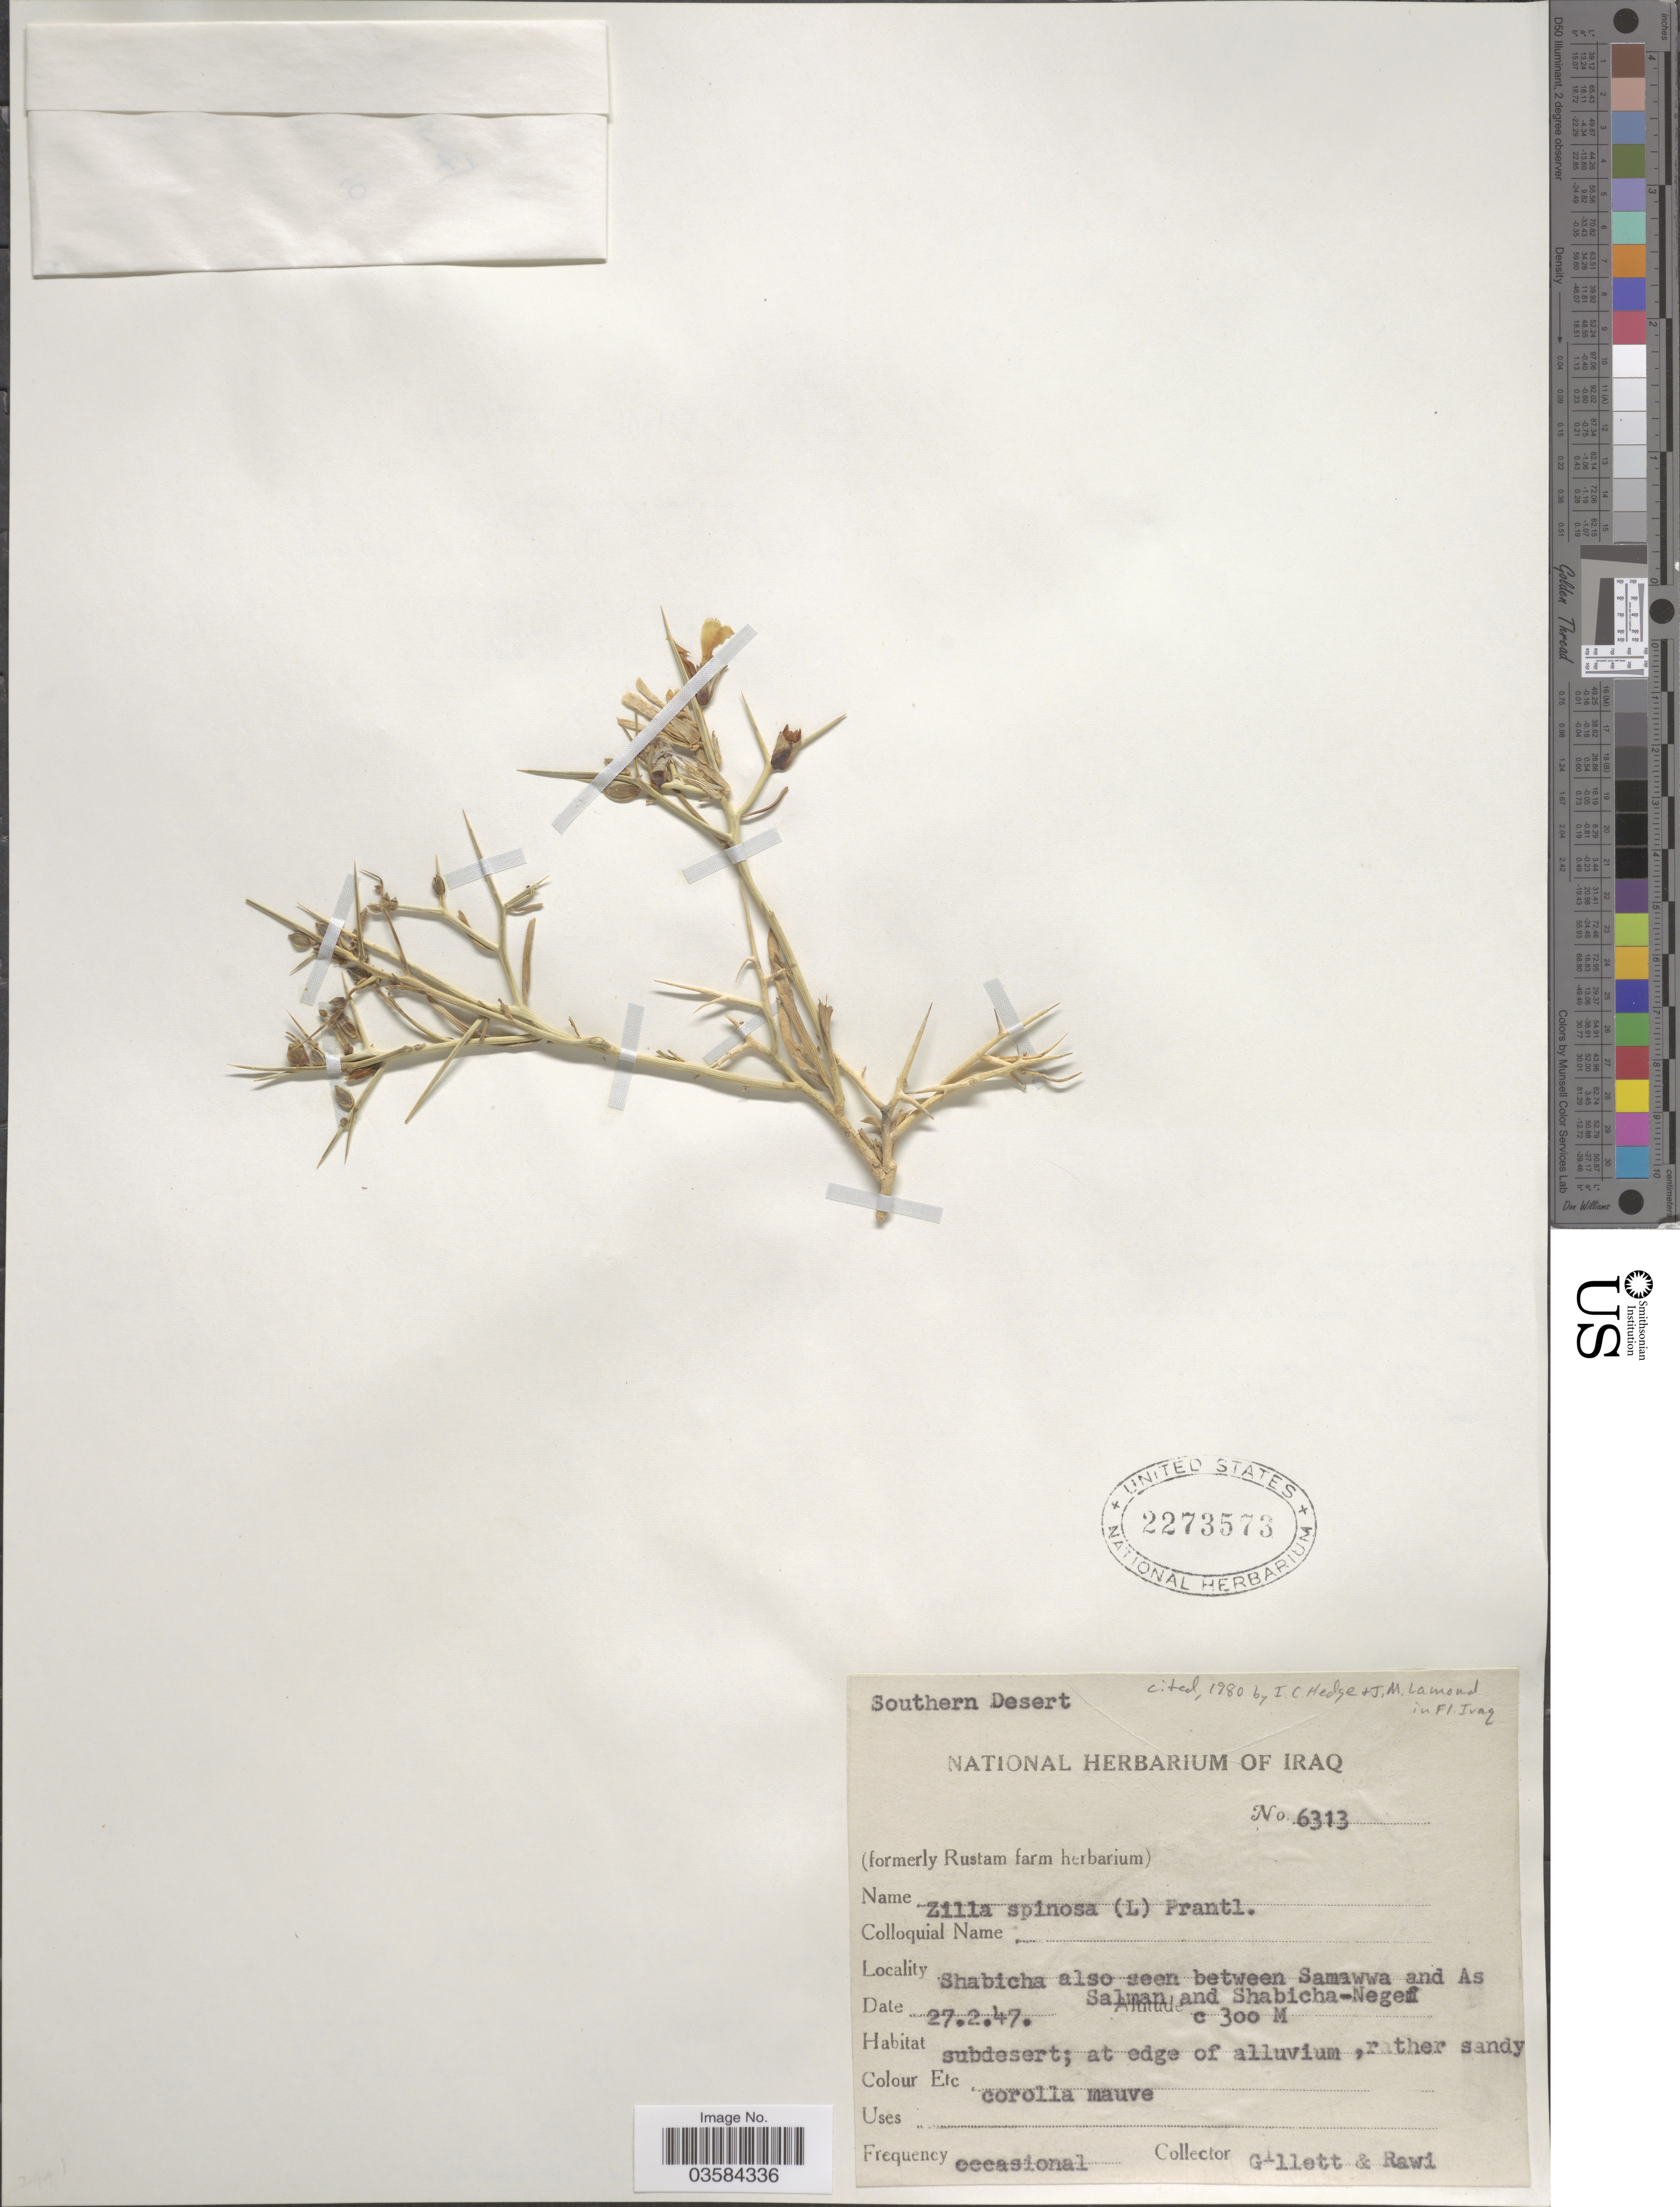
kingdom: Plantae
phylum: Tracheophyta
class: Magnoliopsida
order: Brassicales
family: Brassicaceae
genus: Zilla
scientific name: Zilla spinosa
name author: (L.) Prantl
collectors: Gillett, -- & -. Rawi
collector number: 6313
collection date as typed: Transcribed d/m/y: 27/2/47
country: Iraq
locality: Southern Desert. Shabicha also seen between Samawwa and As Salman and Shabicha-Negef.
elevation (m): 300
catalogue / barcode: US 2273573